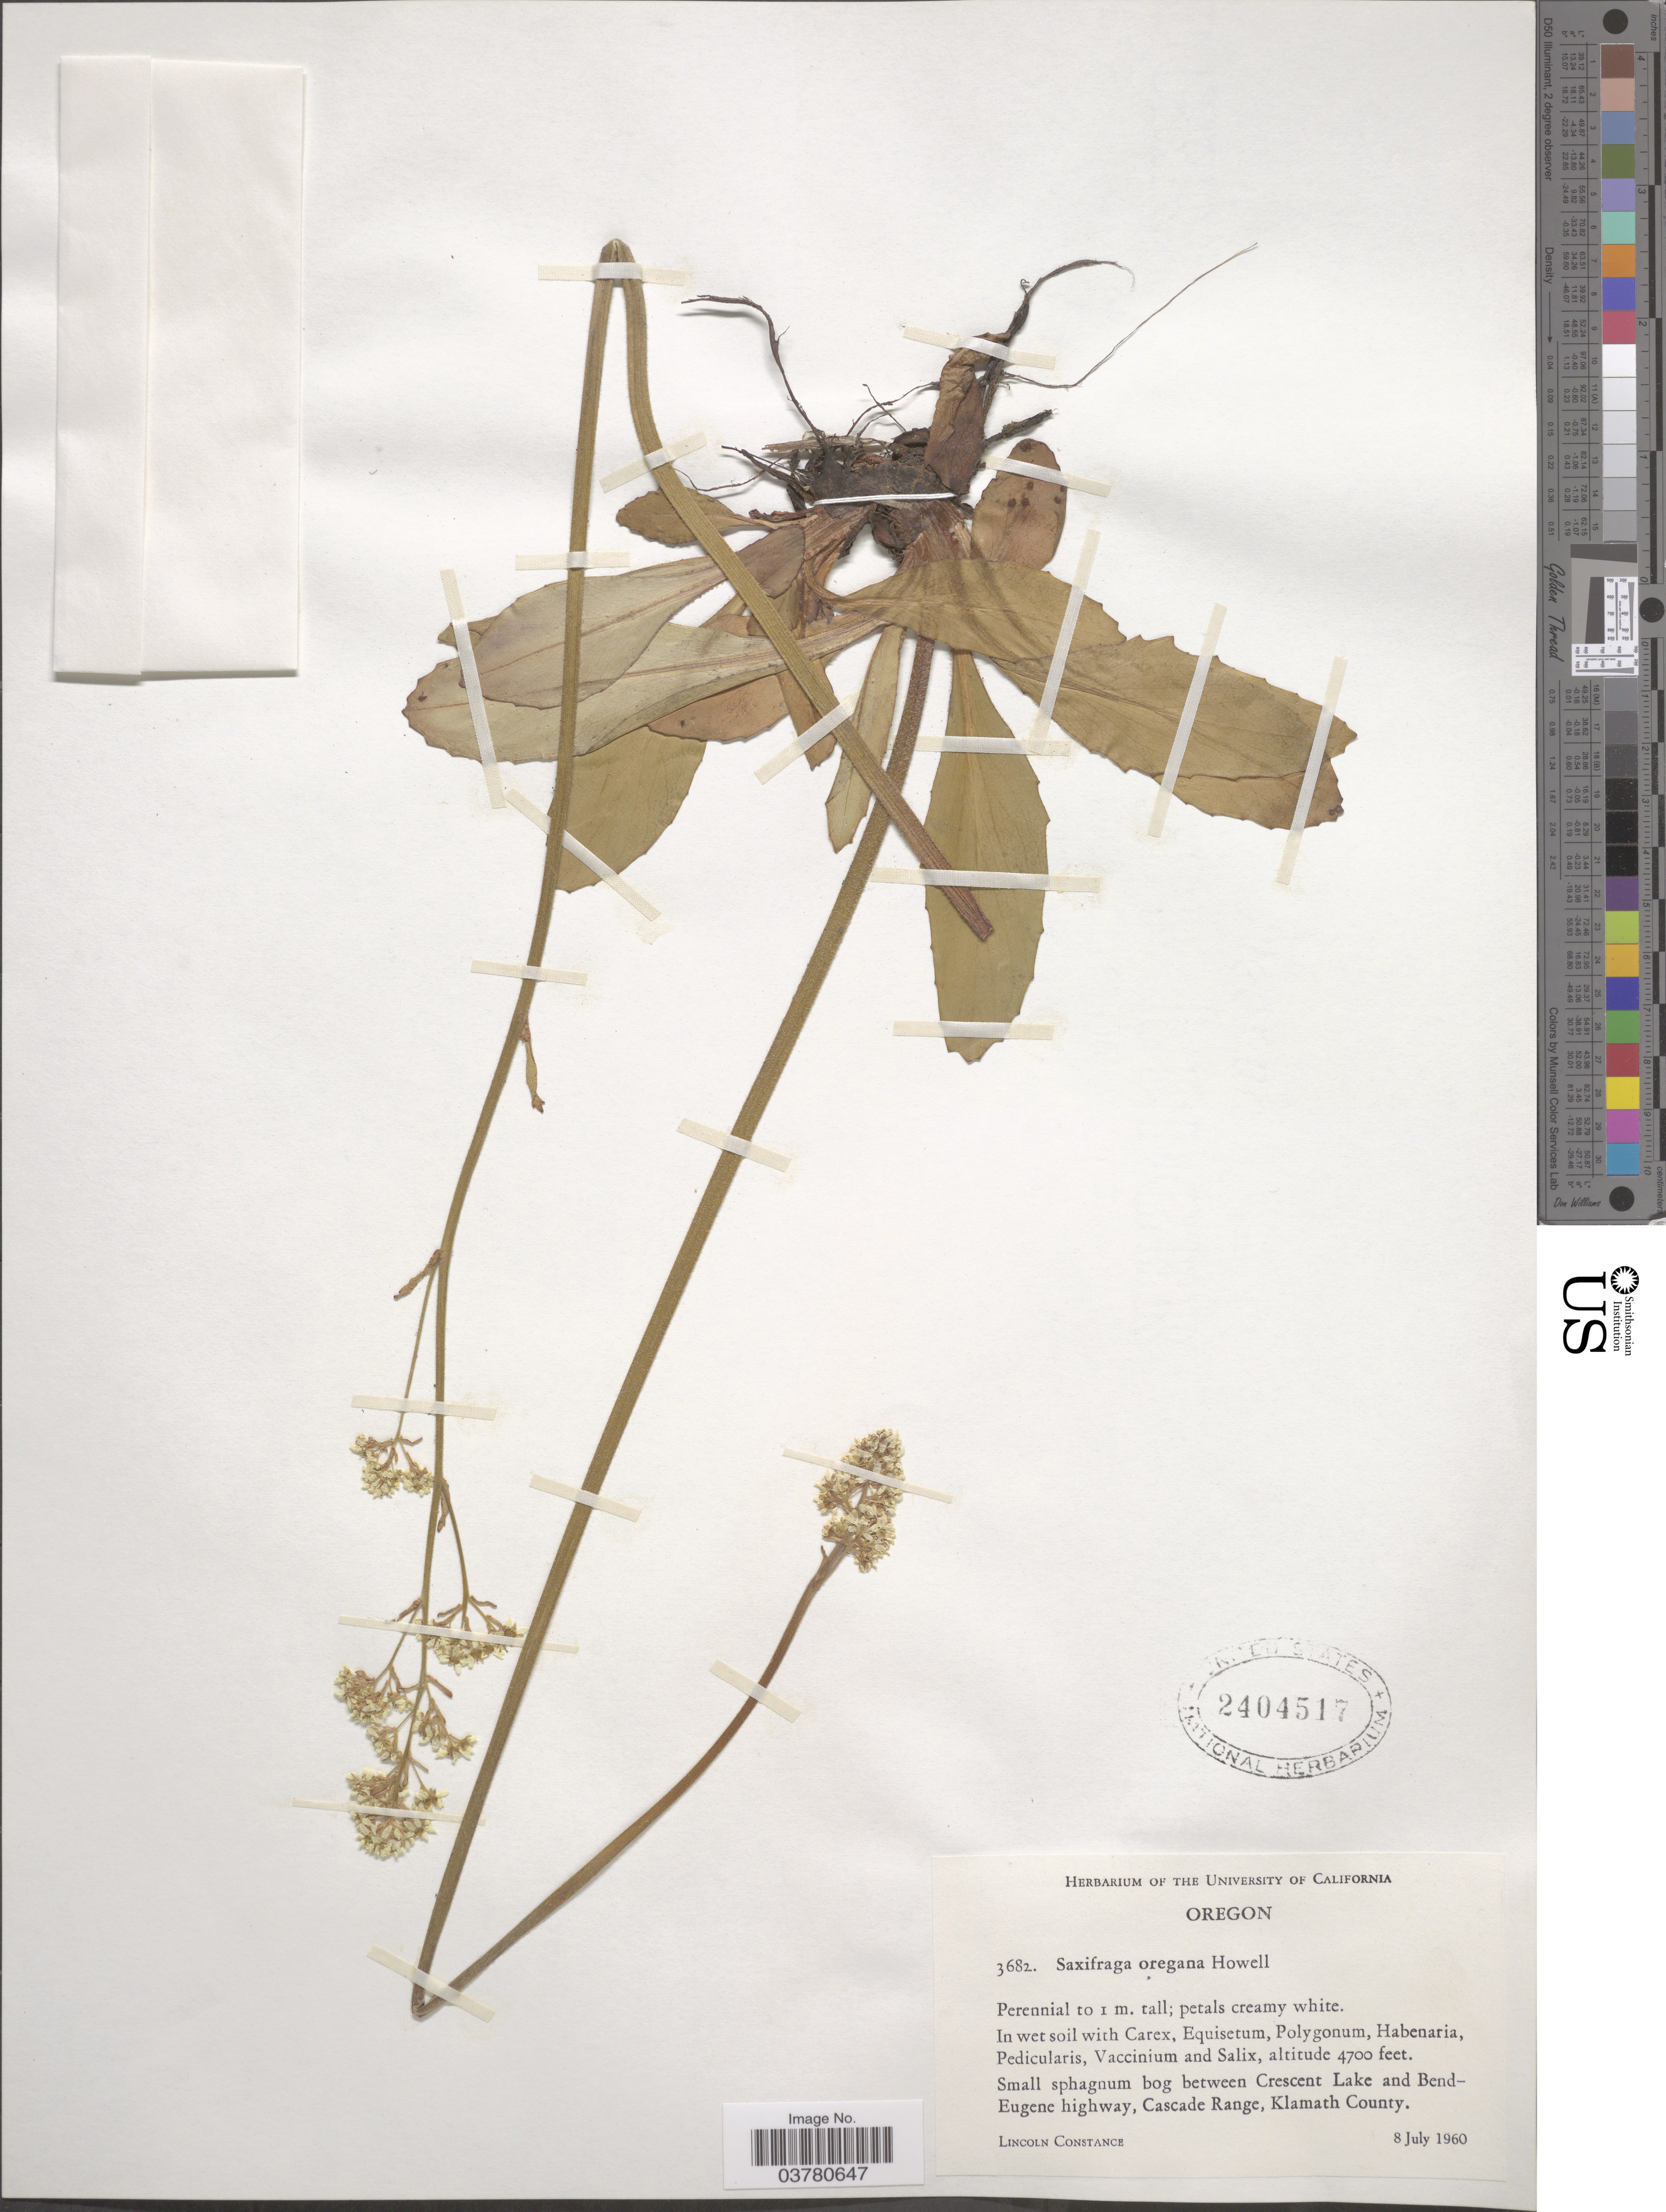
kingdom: Plantae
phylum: Tracheophyta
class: Magnoliopsida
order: Saxifragales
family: Saxifragaceae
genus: Micranthes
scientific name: Micranthes oregana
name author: (Howell) Small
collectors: L. Constance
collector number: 3682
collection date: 1960-07-08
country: United States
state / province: Oregon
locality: Small sphagnum bog between Crescent Lake and Bend-Eugene highway, Cascade Range, Klamath Country.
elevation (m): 1433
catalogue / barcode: US 2404517